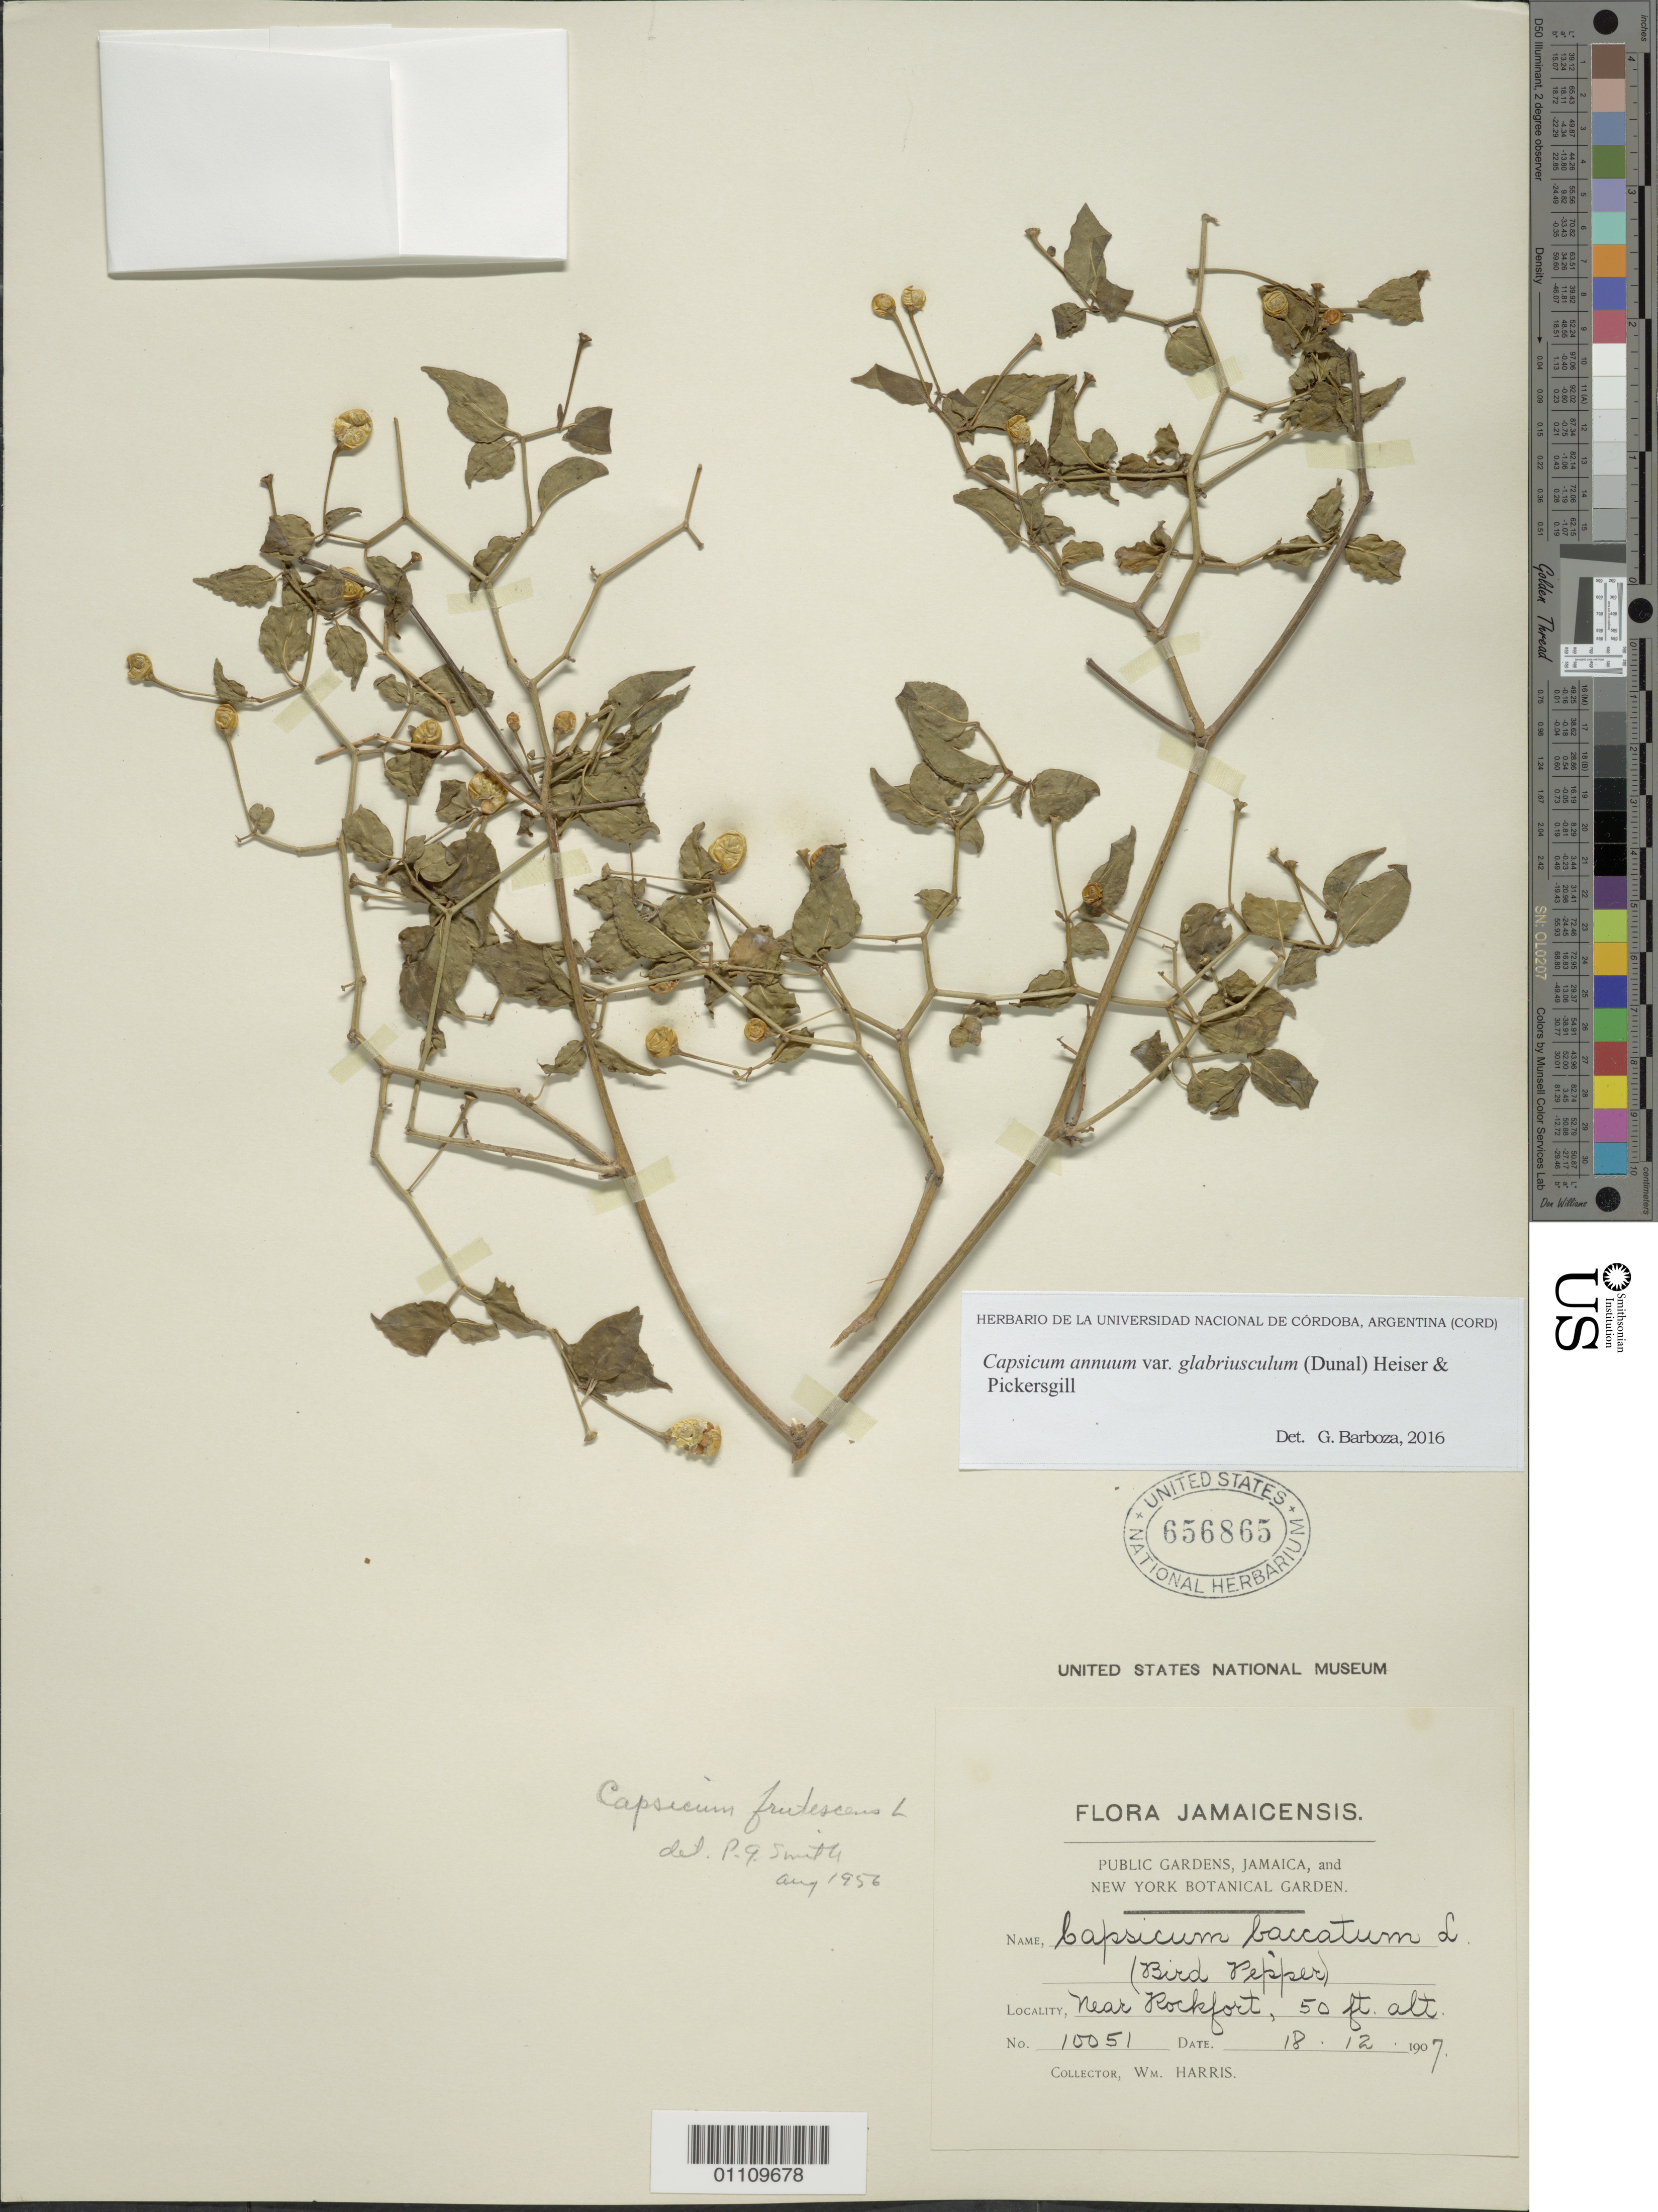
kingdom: Plantae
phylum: Tracheophyta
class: Magnoliopsida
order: Solanales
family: Solanaceae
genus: Capsicum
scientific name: Capsicum annuum var. glabriusculum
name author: (Dunal) Heiser & Pickersgill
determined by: Barboza, G. E., (CORD), Museo Botanico - Cordoba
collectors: W. Harris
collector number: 10051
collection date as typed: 18 Dec 1907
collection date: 1907-12-18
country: Jamaica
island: Jamaica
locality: Rockfort, near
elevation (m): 15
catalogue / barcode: US 656865